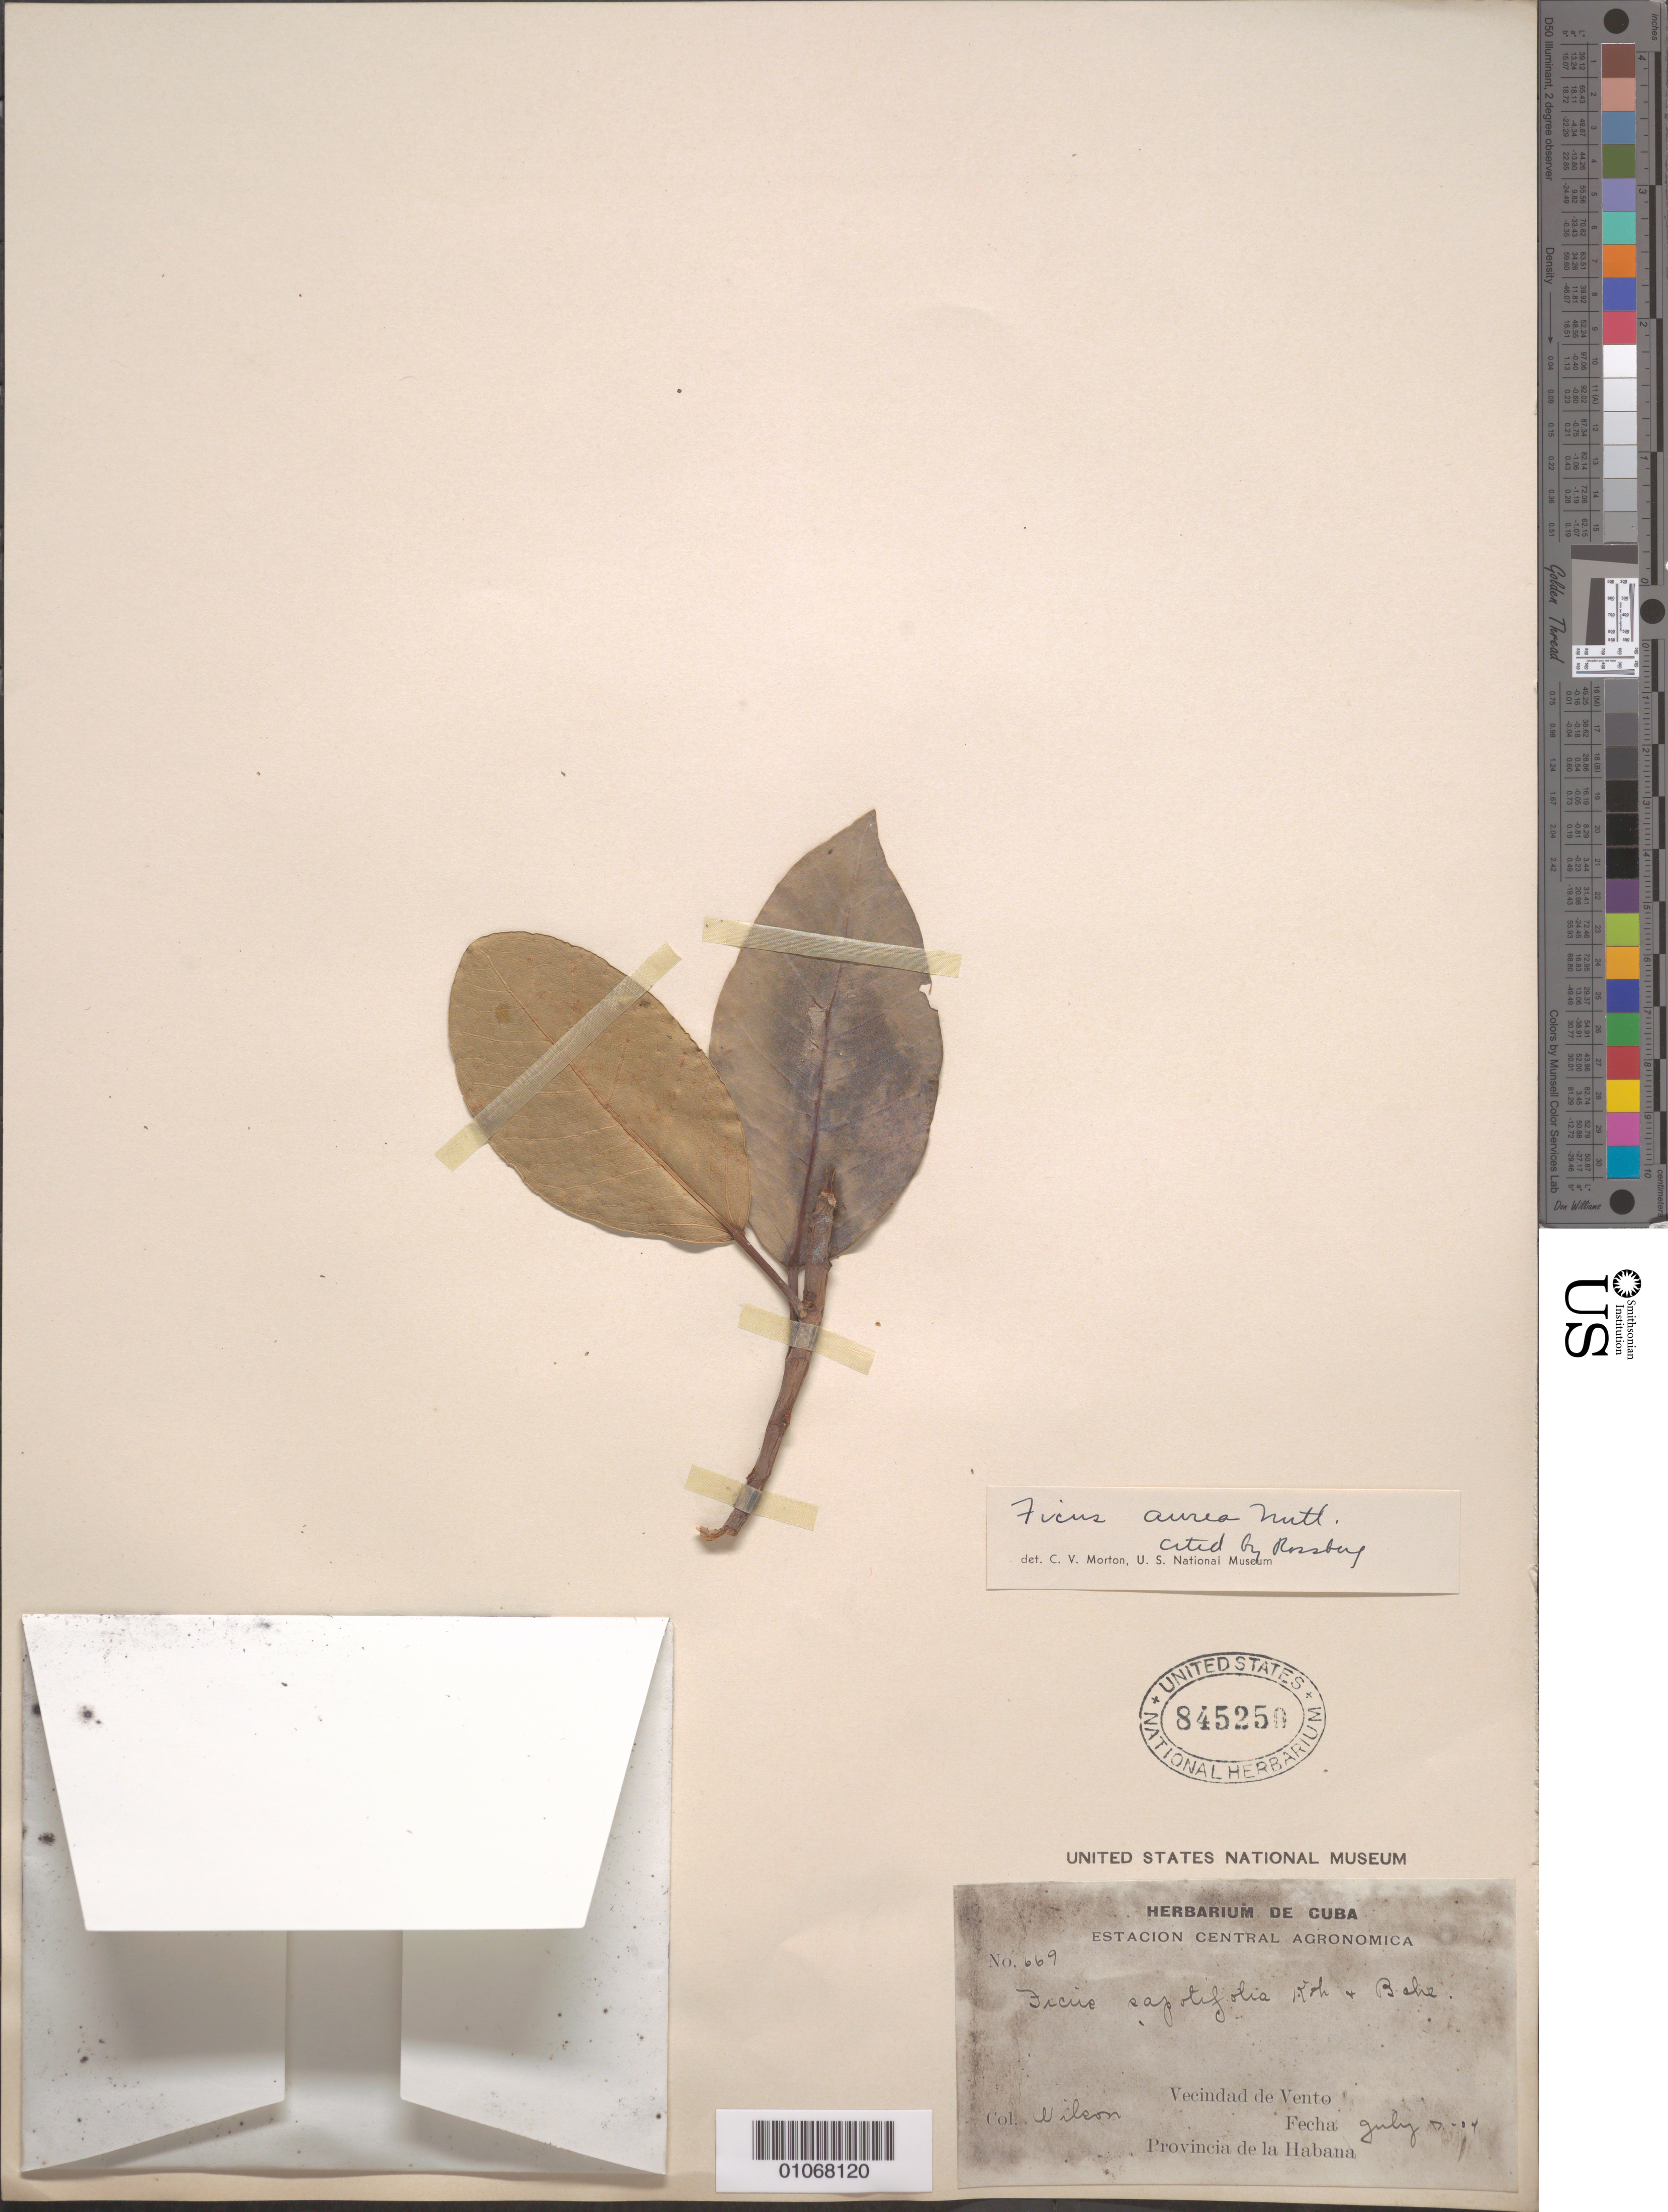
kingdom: Plantae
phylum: Tracheophyta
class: Magnoliopsida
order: Rosales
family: Moraceae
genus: Ficus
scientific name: Ficus aurea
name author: Nutt.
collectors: -- Wilson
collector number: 669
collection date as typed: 01 Jul 1904 to 31 Aug 1904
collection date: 1904-07-01/1904-08-31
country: Cuba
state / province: La Habana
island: Cuba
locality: Vecindad de Vento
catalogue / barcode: US 845250